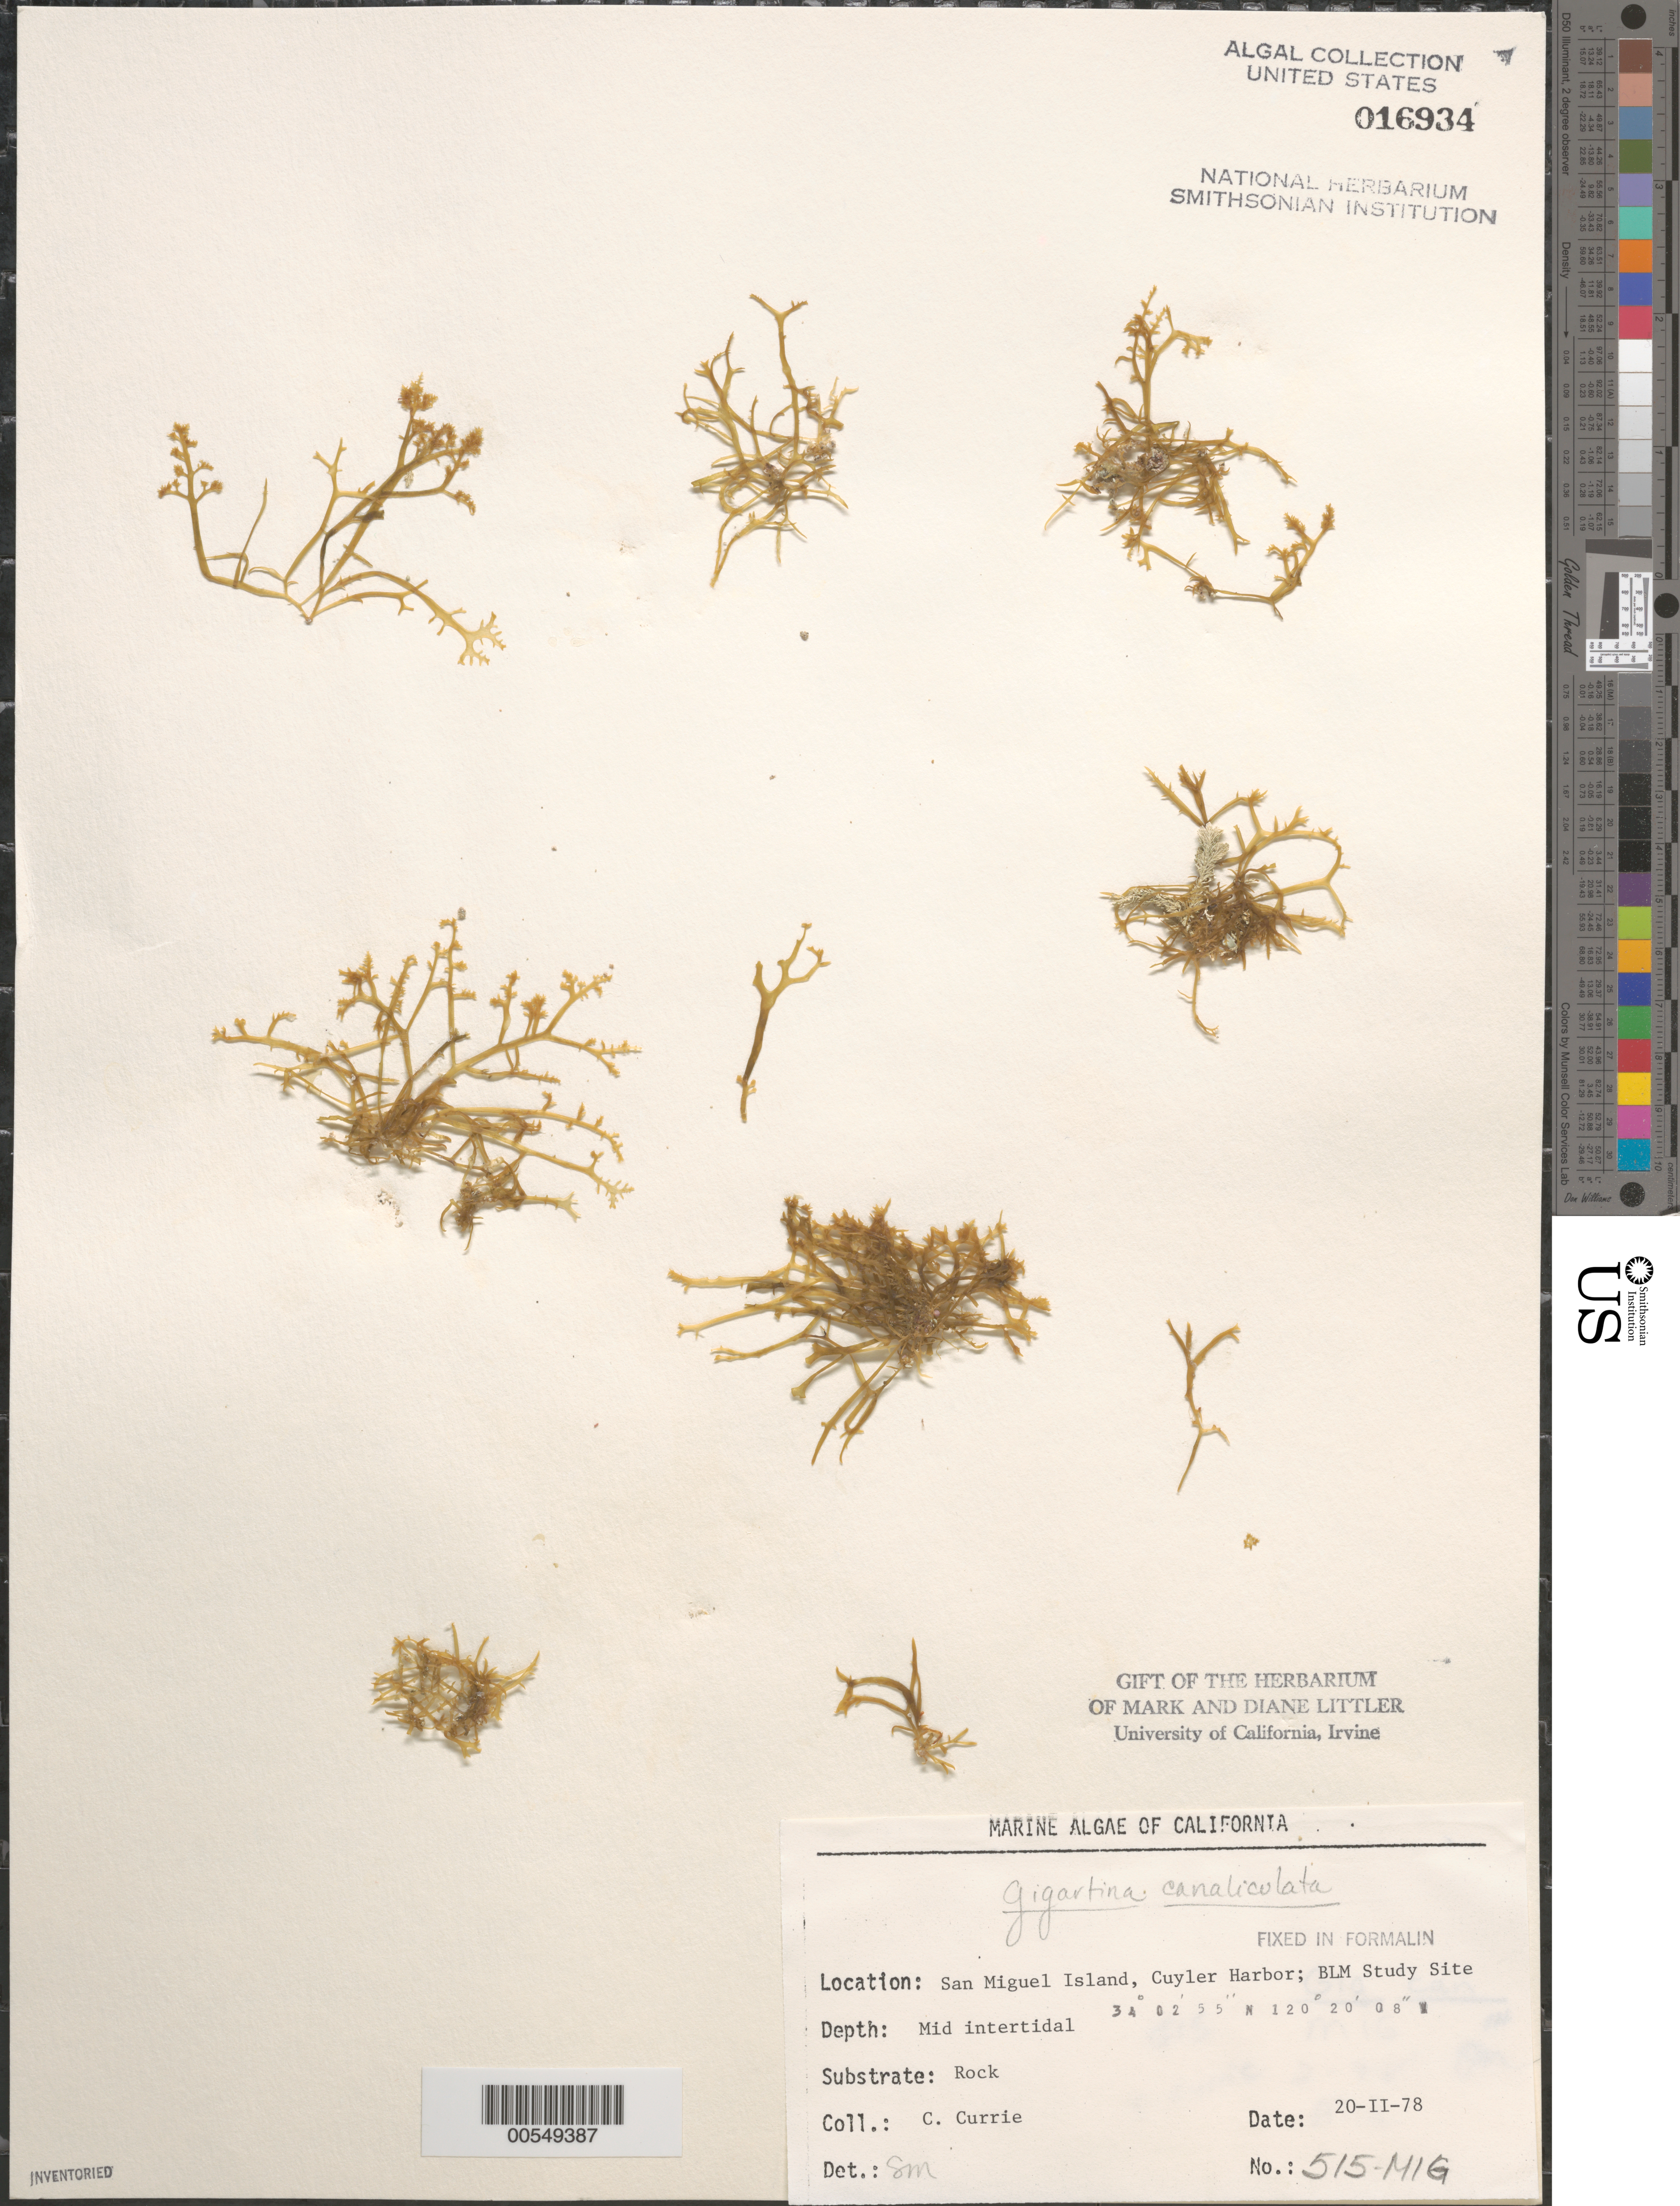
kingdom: Plantae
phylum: Rhodophyta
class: Florideophyceae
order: Gigartinales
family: Gigartinaceae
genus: Chondracanthus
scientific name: Chondracanthus canaliculatus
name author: (Harv.) Guiry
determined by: Algae name updating Project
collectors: C. Currie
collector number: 515-mig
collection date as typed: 20 Feb 1978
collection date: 1978-02-20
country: United States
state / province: California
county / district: Santa Barbara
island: San Miguel Island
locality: Cuyler Harbor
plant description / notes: BLM-SOCALBIGHT Rocky Intertidal Survey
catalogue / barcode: US 16934